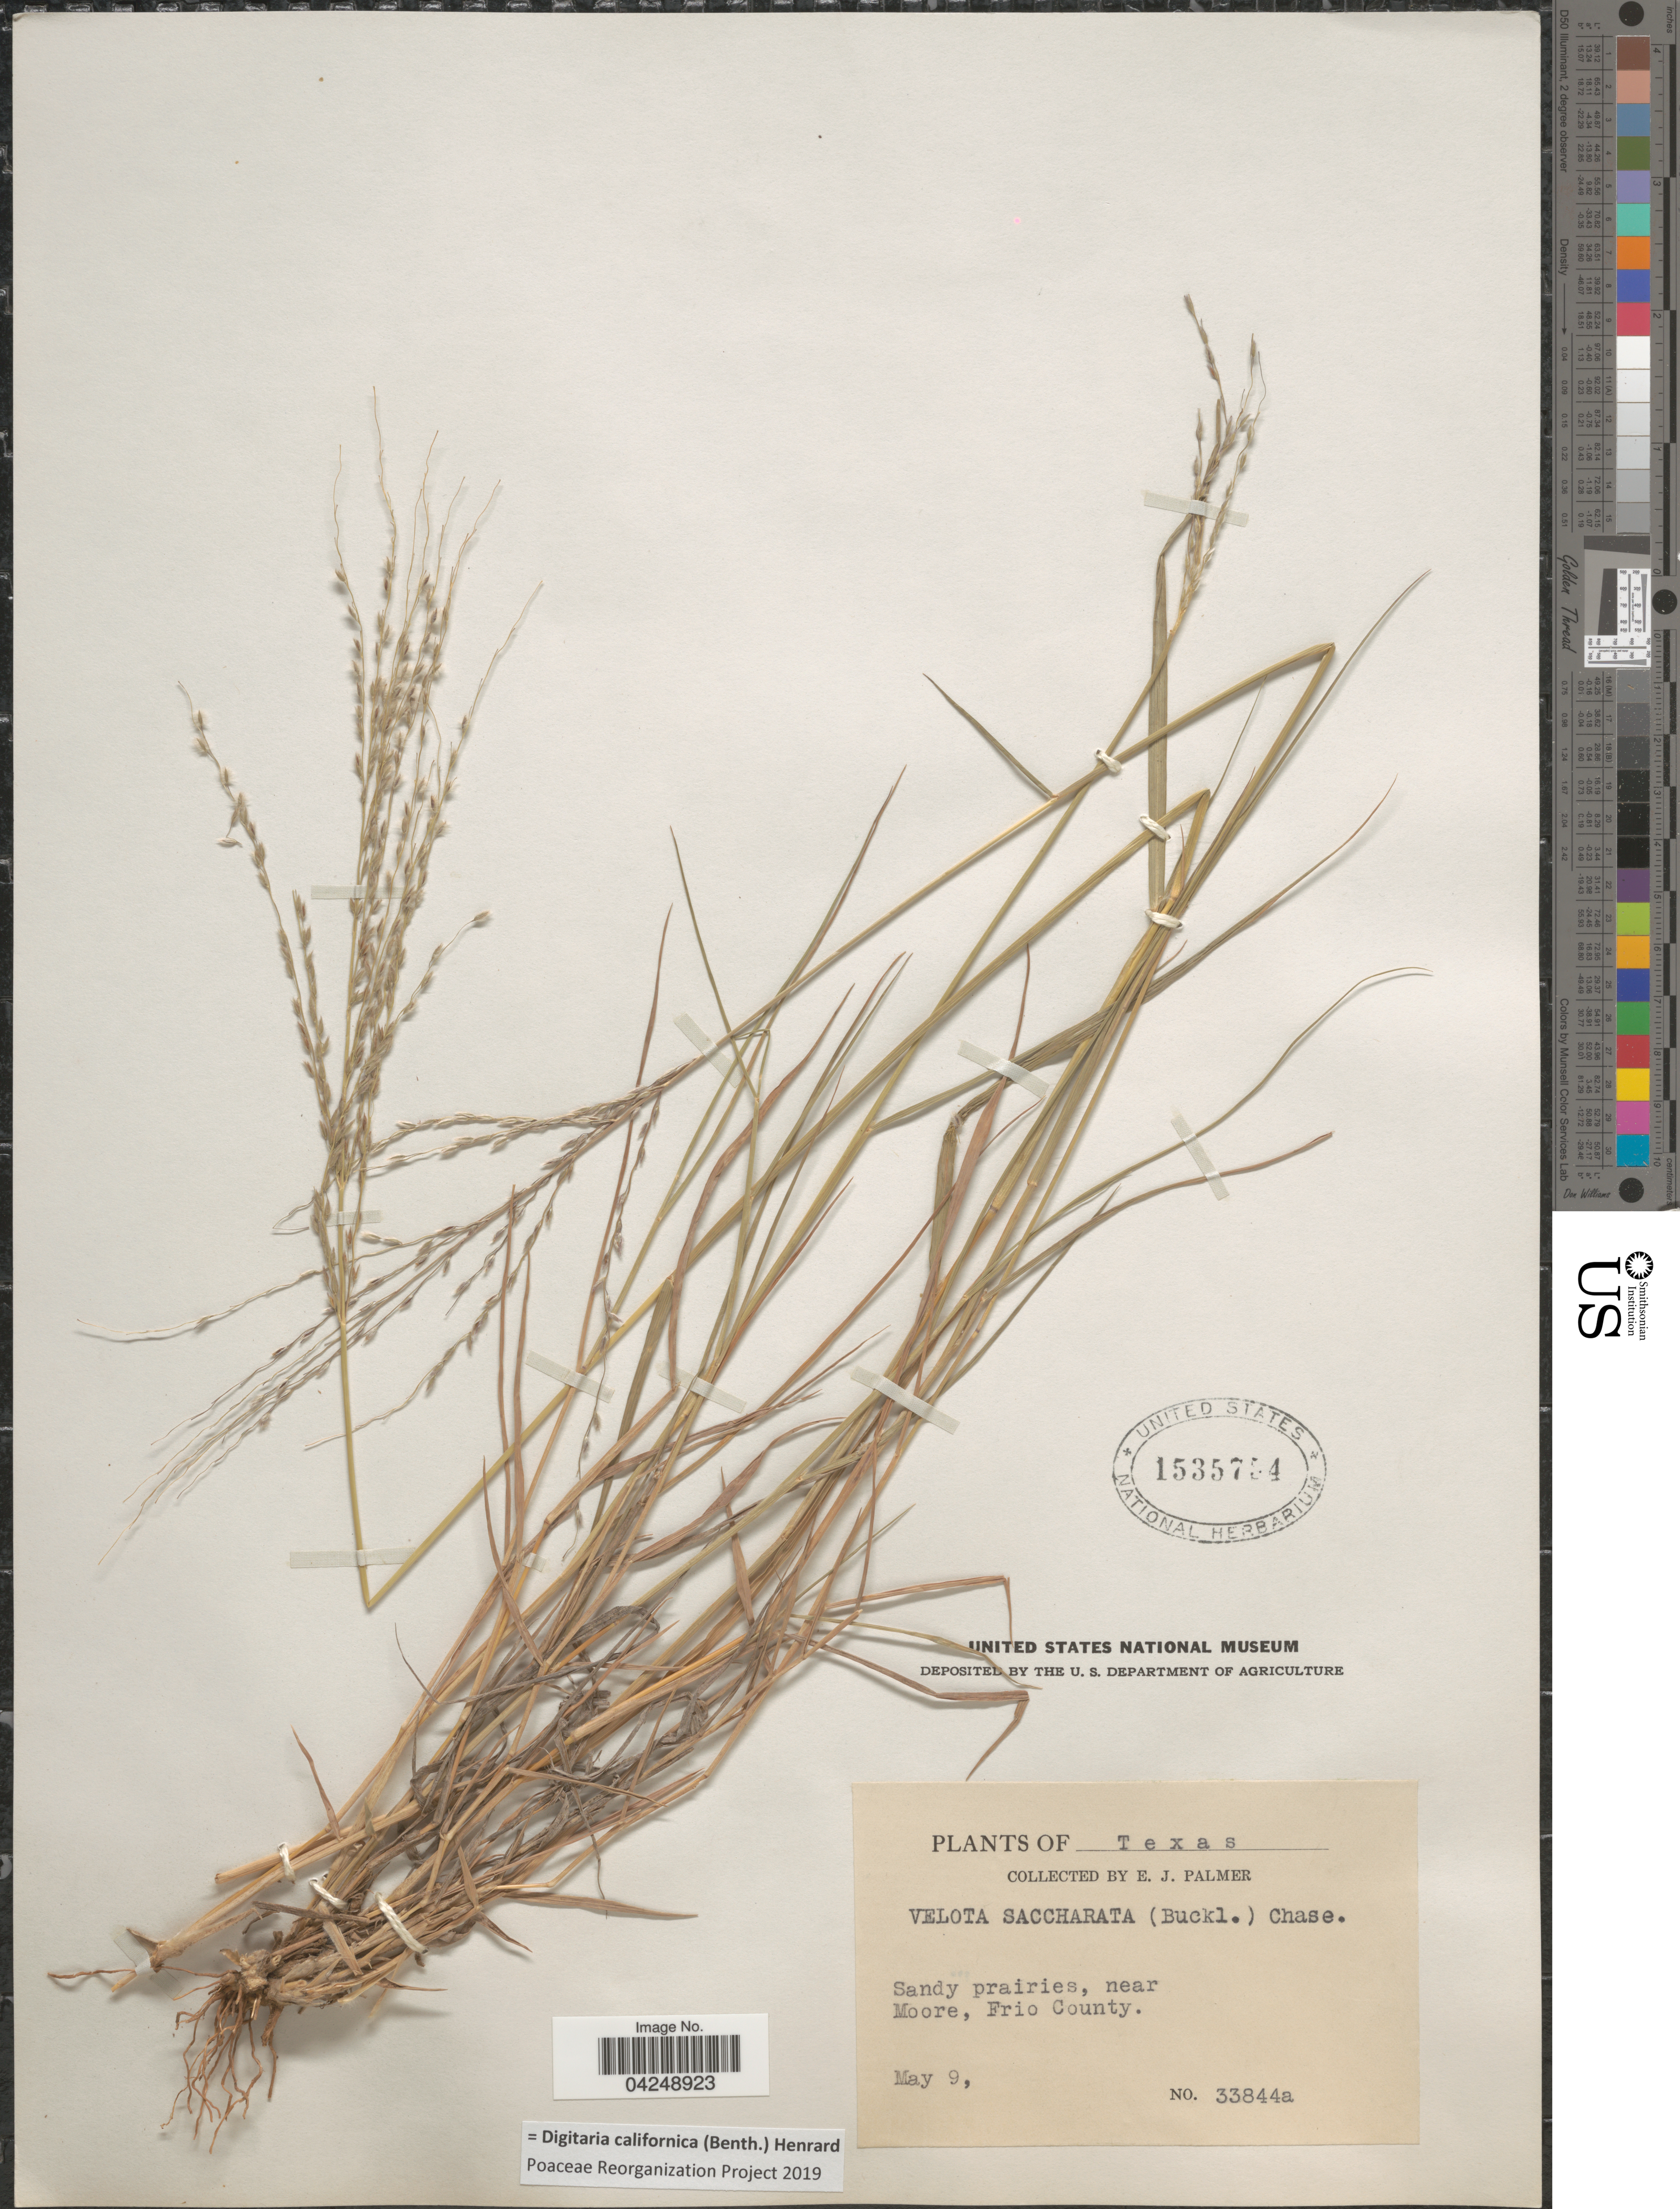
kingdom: Plantae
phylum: Tracheophyta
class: Liliopsida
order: Poales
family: Poaceae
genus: Digitaria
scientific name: Digitaria californica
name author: (Benth.) Henr.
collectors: E. J. Palmer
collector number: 33844a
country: United States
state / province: Texas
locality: Sandy prairies, near Moore, Frio County.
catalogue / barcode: US 1535754